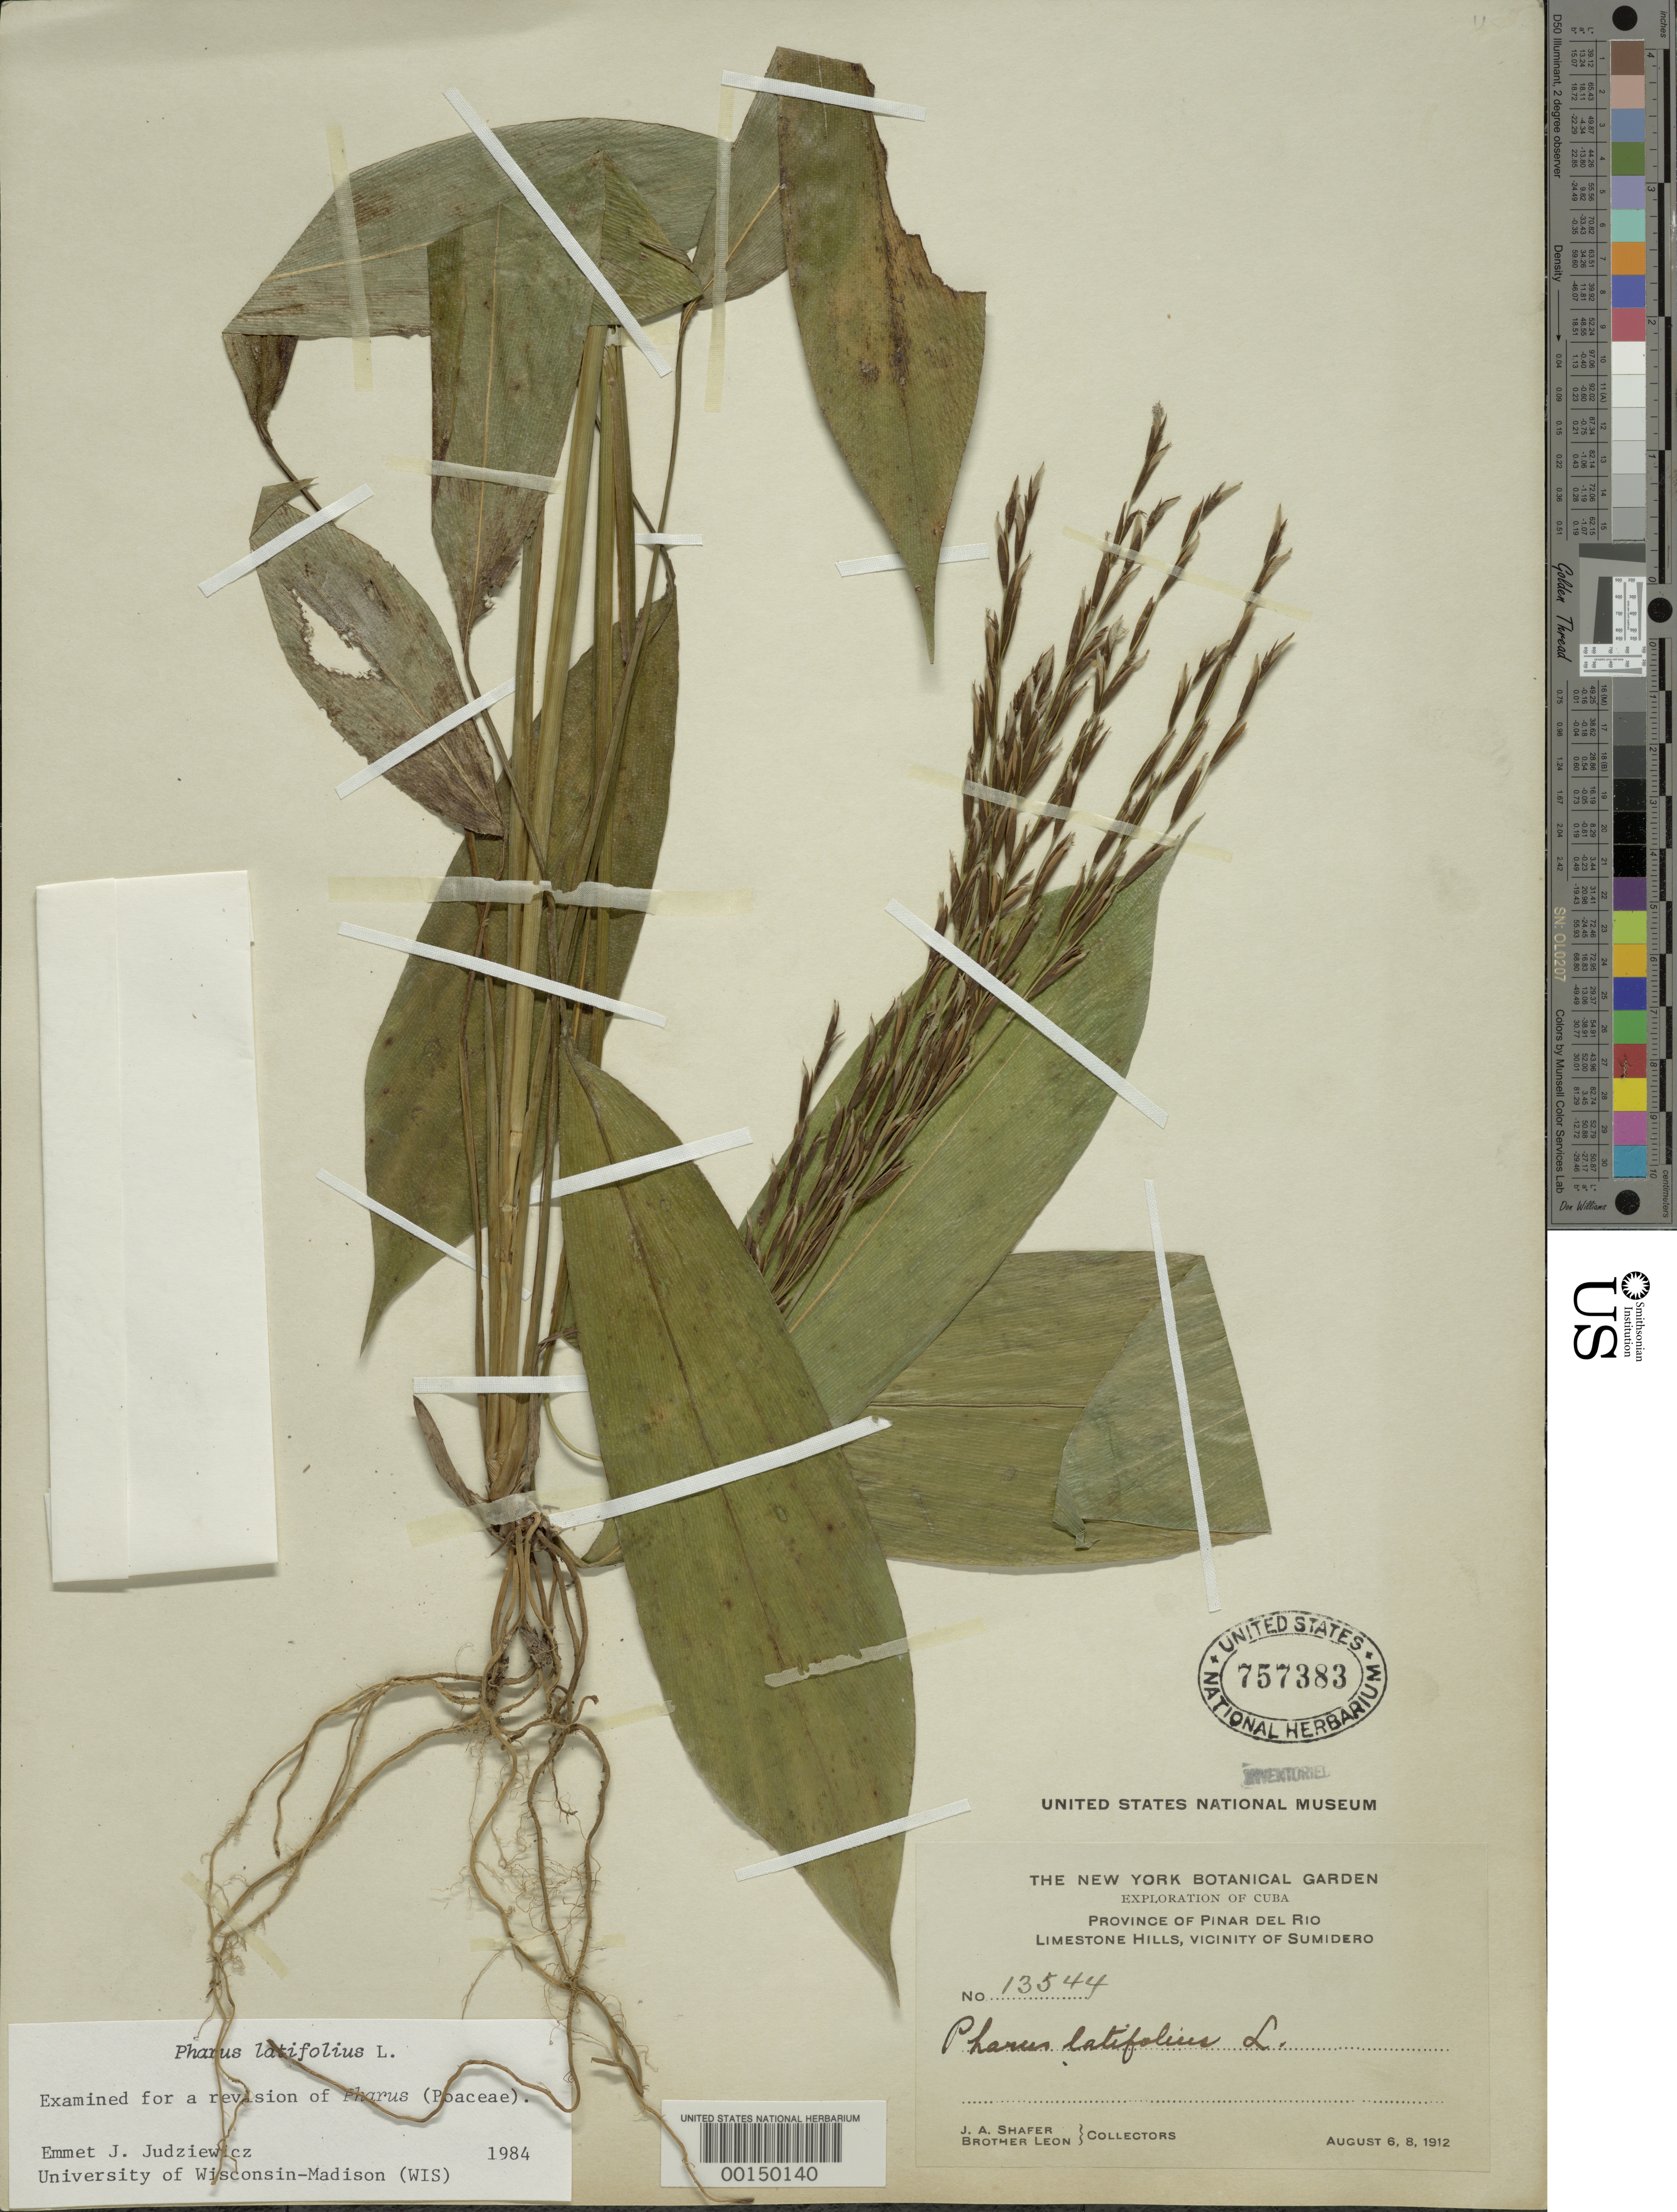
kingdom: Plantae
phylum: Tracheophyta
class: Liliopsida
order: Poales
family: Poaceae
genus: Pharus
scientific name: Pharus latifolius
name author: L.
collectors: J. A. Shafer & Bro. León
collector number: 13544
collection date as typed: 06 Aug 1912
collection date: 1912-08-06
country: Cuba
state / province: Pinar del Río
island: Greater Antilles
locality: Sumidero, limestone hills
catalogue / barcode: US 757383